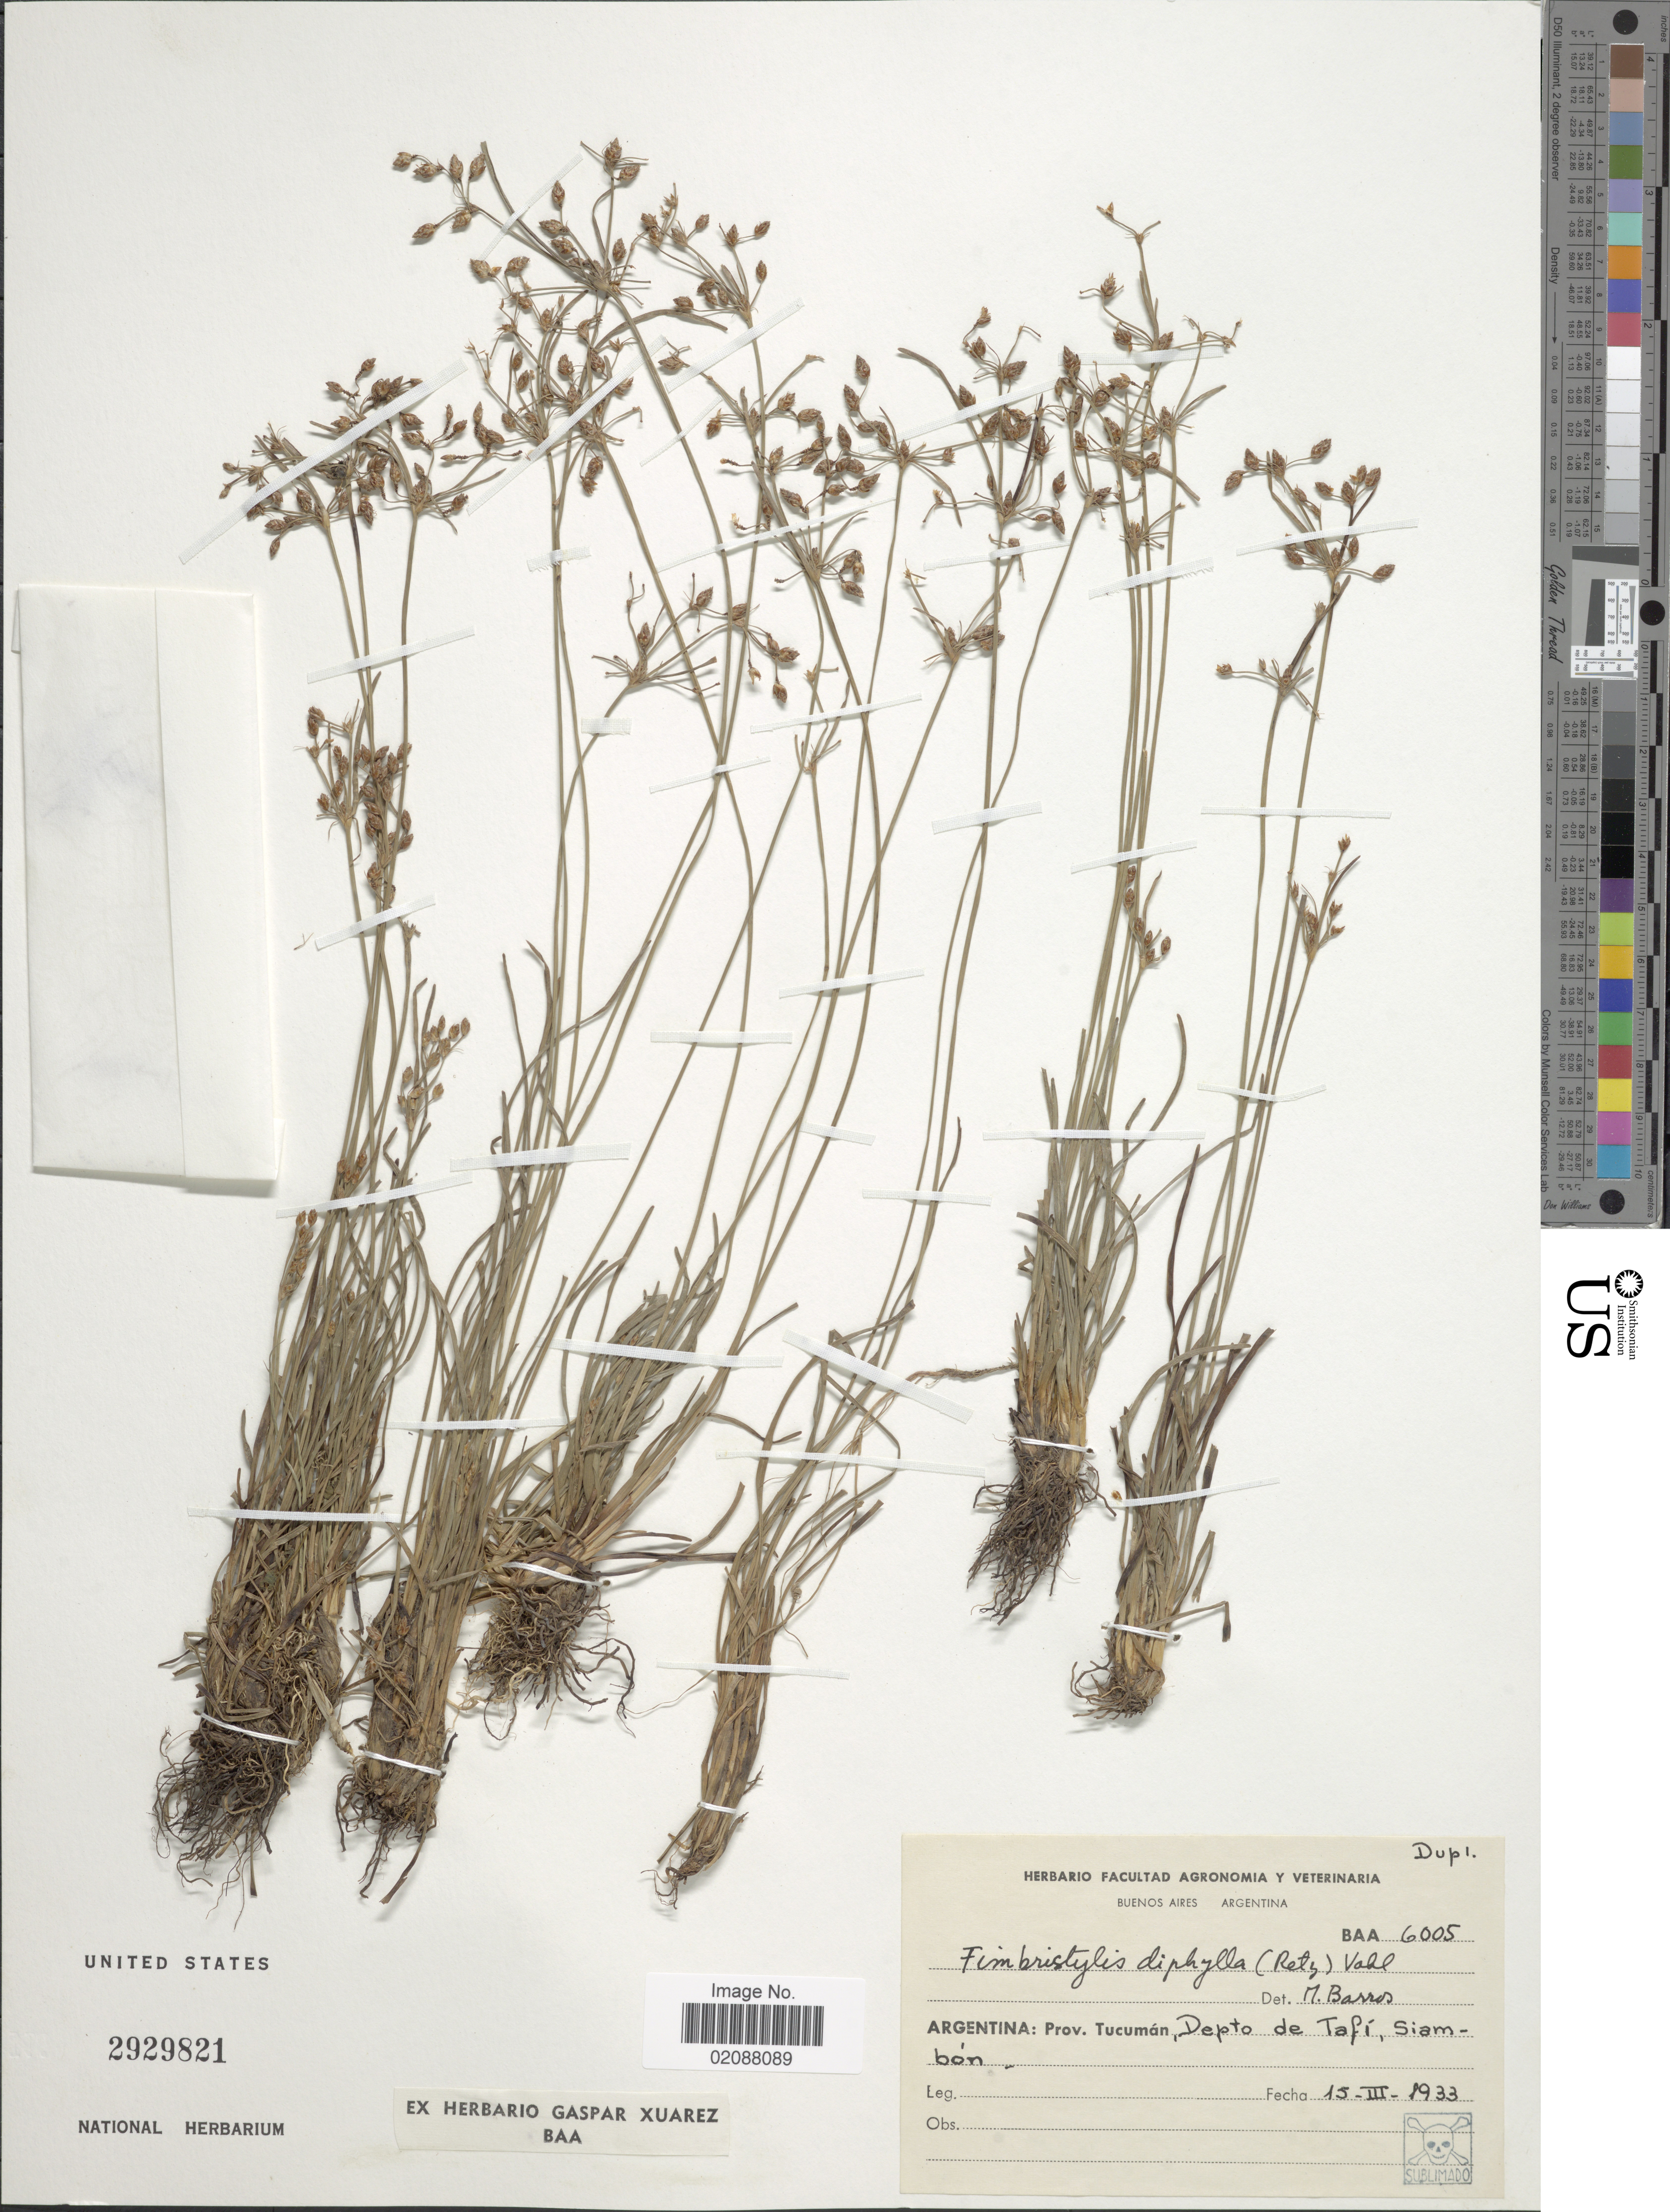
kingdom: Plantae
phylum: Tracheophyta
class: Liliopsida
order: Poales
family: Cyperaceae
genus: Fimbristylis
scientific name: Fimbristylis annua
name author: (All.) Roem. & Schult.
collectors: Ex herb. Facultad de Agronomia y Veterinaria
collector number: BAA6005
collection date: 1933-03-15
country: Argentina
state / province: Tucuman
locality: Depto de Tafi, Siambon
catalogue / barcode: US 2929821